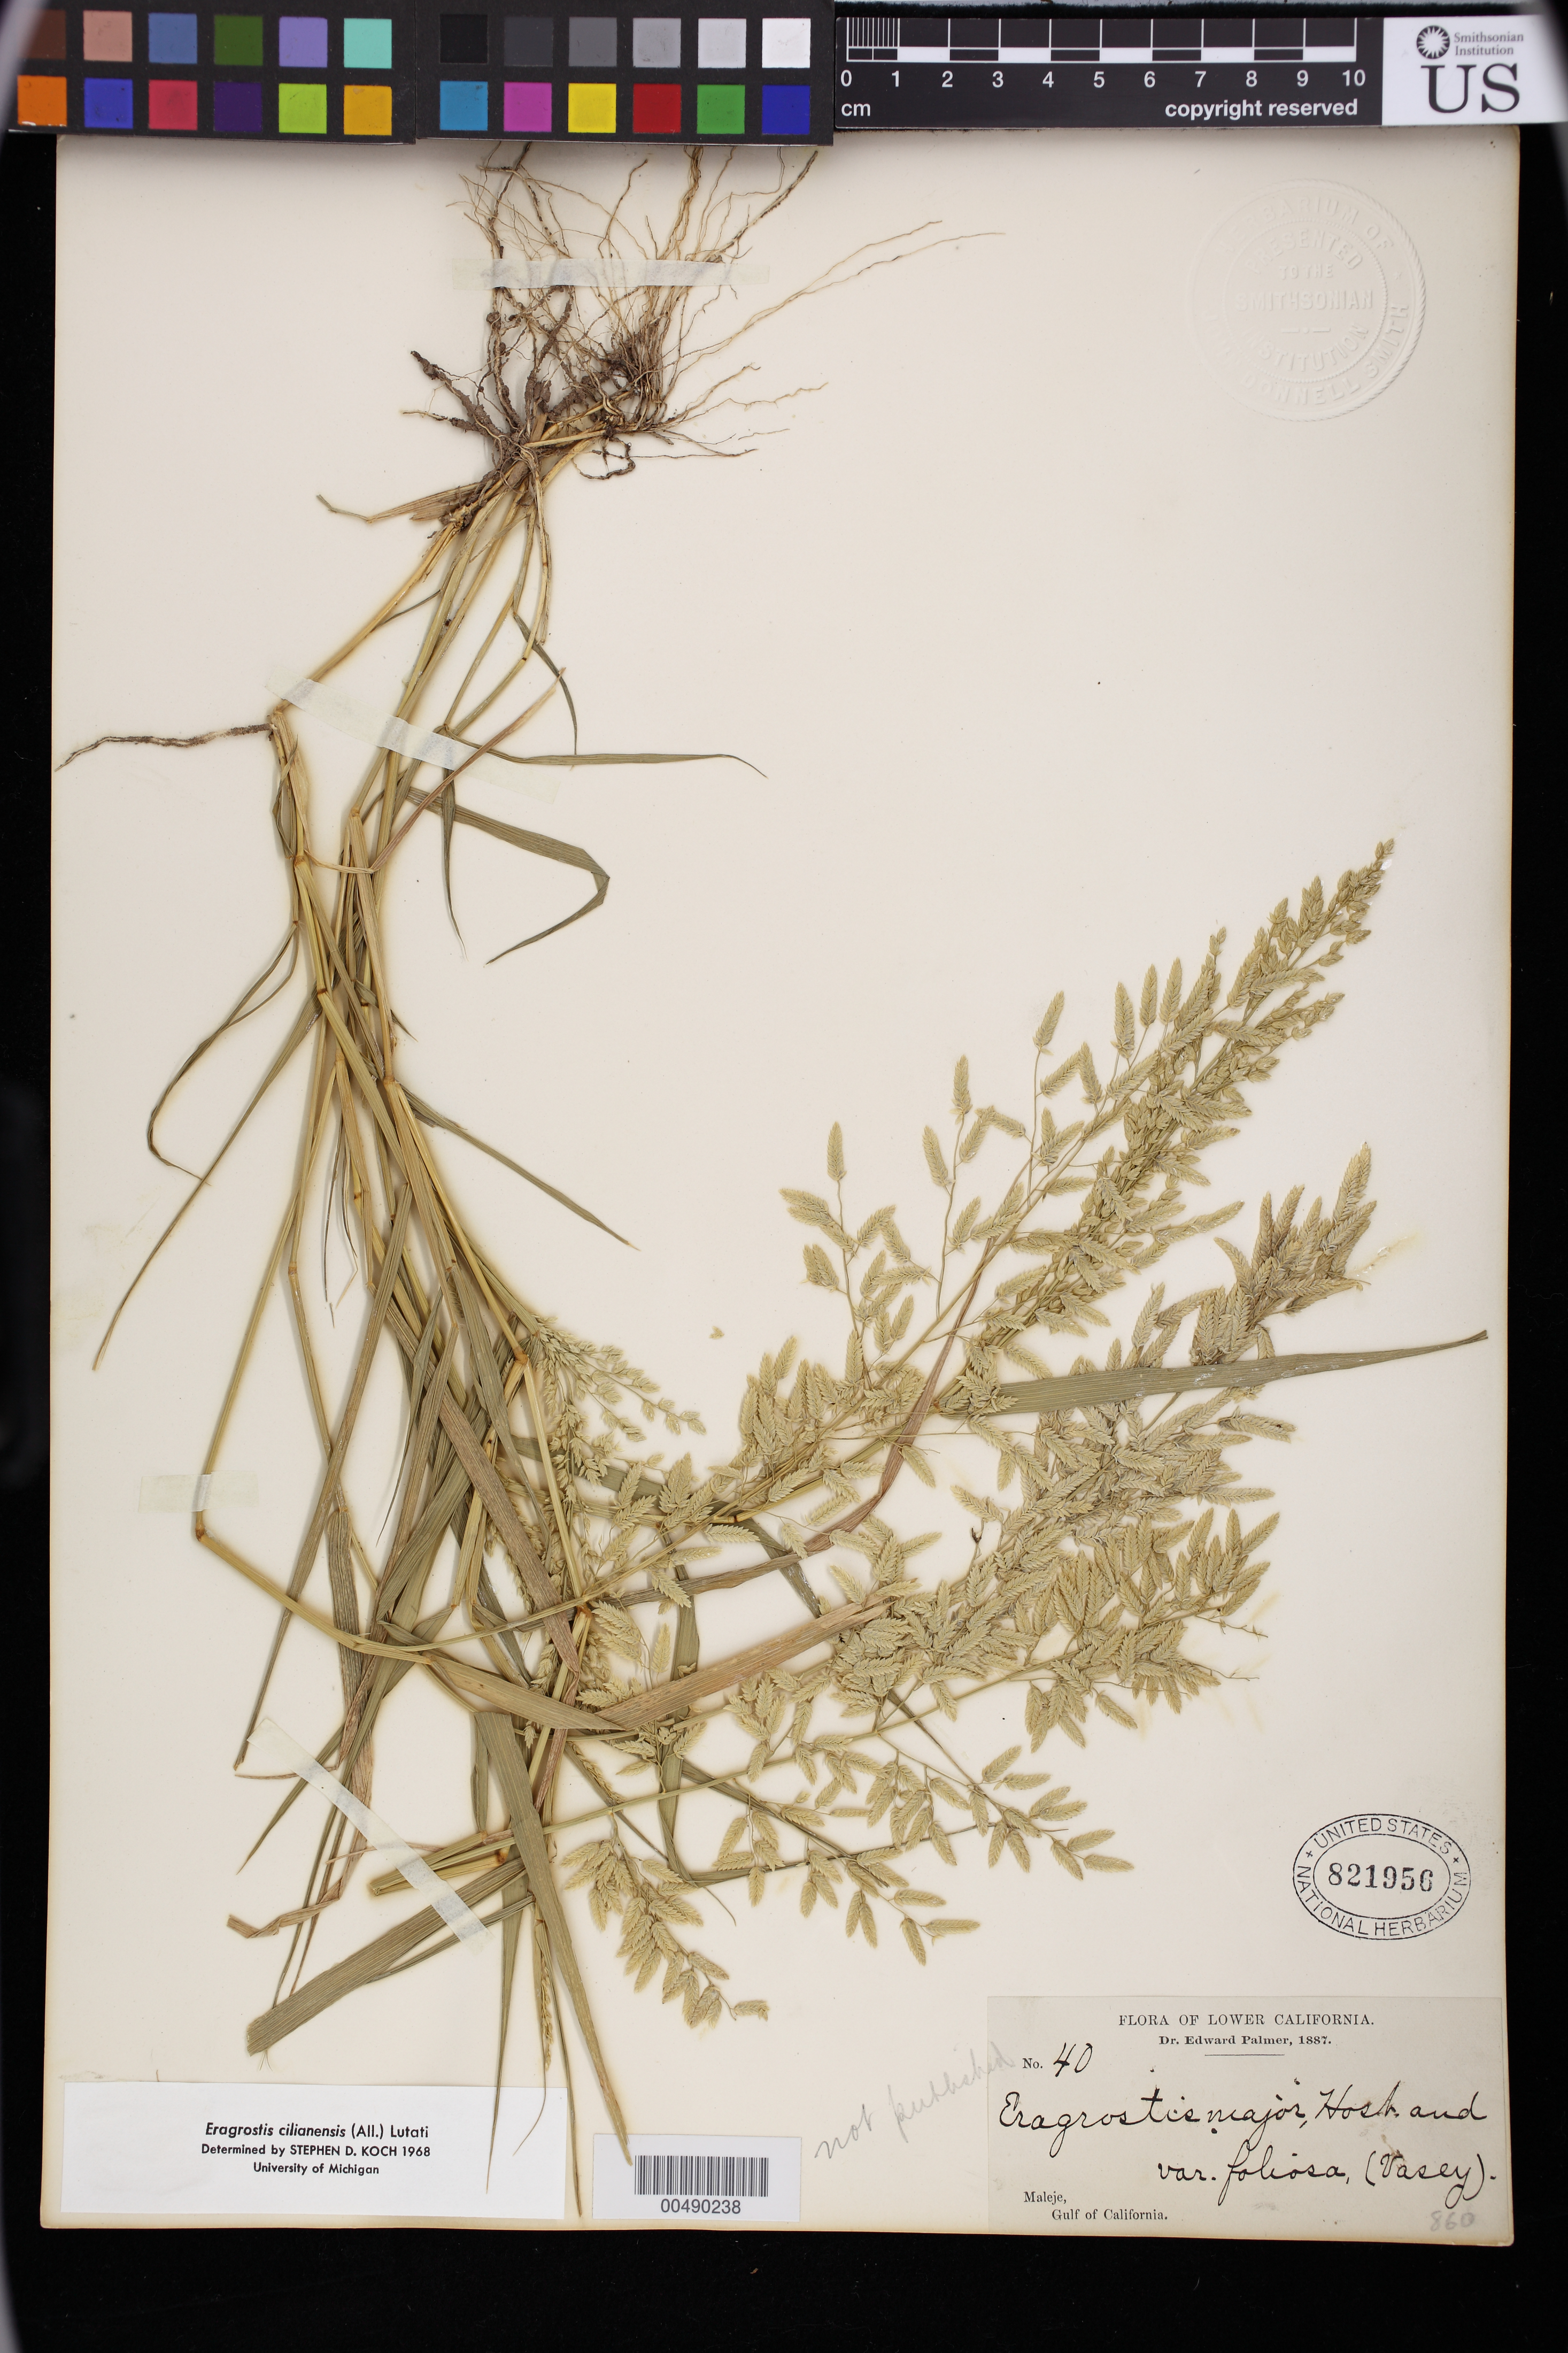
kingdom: Plantae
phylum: Tracheophyta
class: Liliopsida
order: Poales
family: Poaceae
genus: Eragrostis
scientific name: Eragrostis cilianensis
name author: (Bellardi) Vignolo ex Janch.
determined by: Koch, S. D.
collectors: E. Palmer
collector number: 40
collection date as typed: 1887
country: Mexico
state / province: Baja California Sur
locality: Maleje, Gulf of California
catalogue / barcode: US 821956